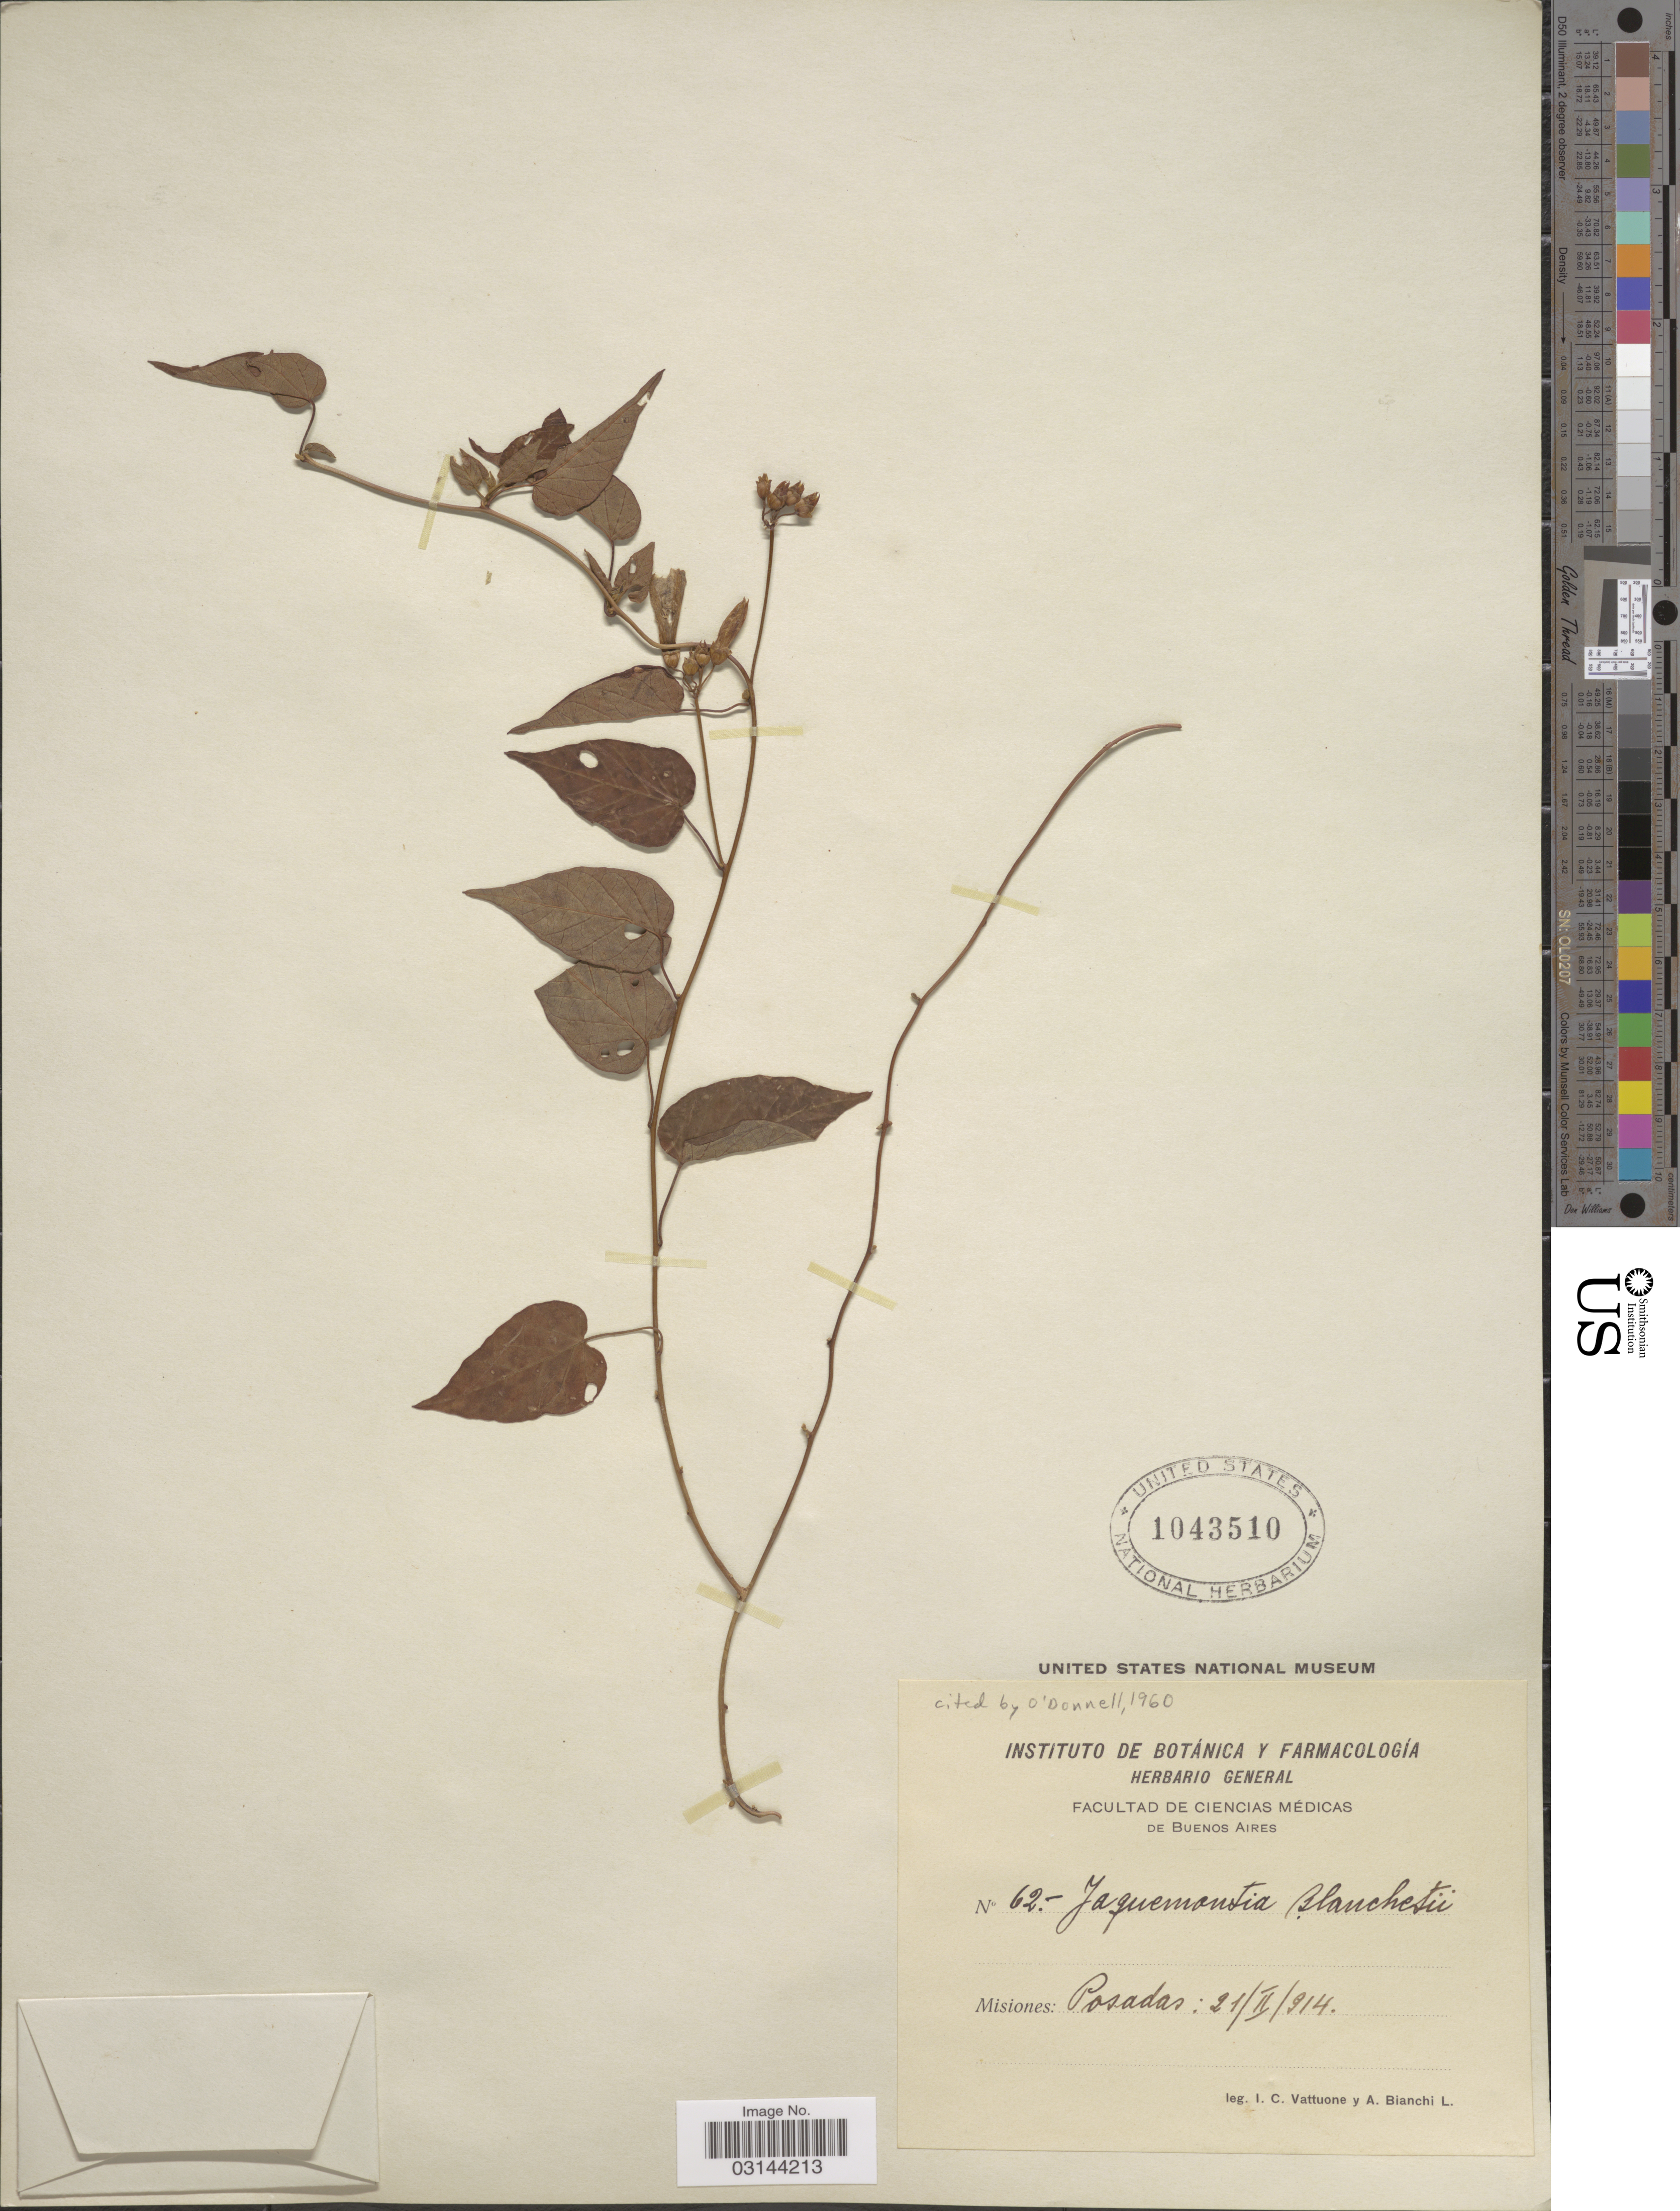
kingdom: Plantae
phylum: Tracheophyta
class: Magnoliopsida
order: Solanales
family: Convolvulaceae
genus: Jacquemontia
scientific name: Jacquemontia blanchetii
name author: Moric.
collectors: I. Vattuone & A. Bianchi L.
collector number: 62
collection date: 1914-02-21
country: Argentina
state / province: Misiones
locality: Misiones: Posadas.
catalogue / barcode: US 1043510